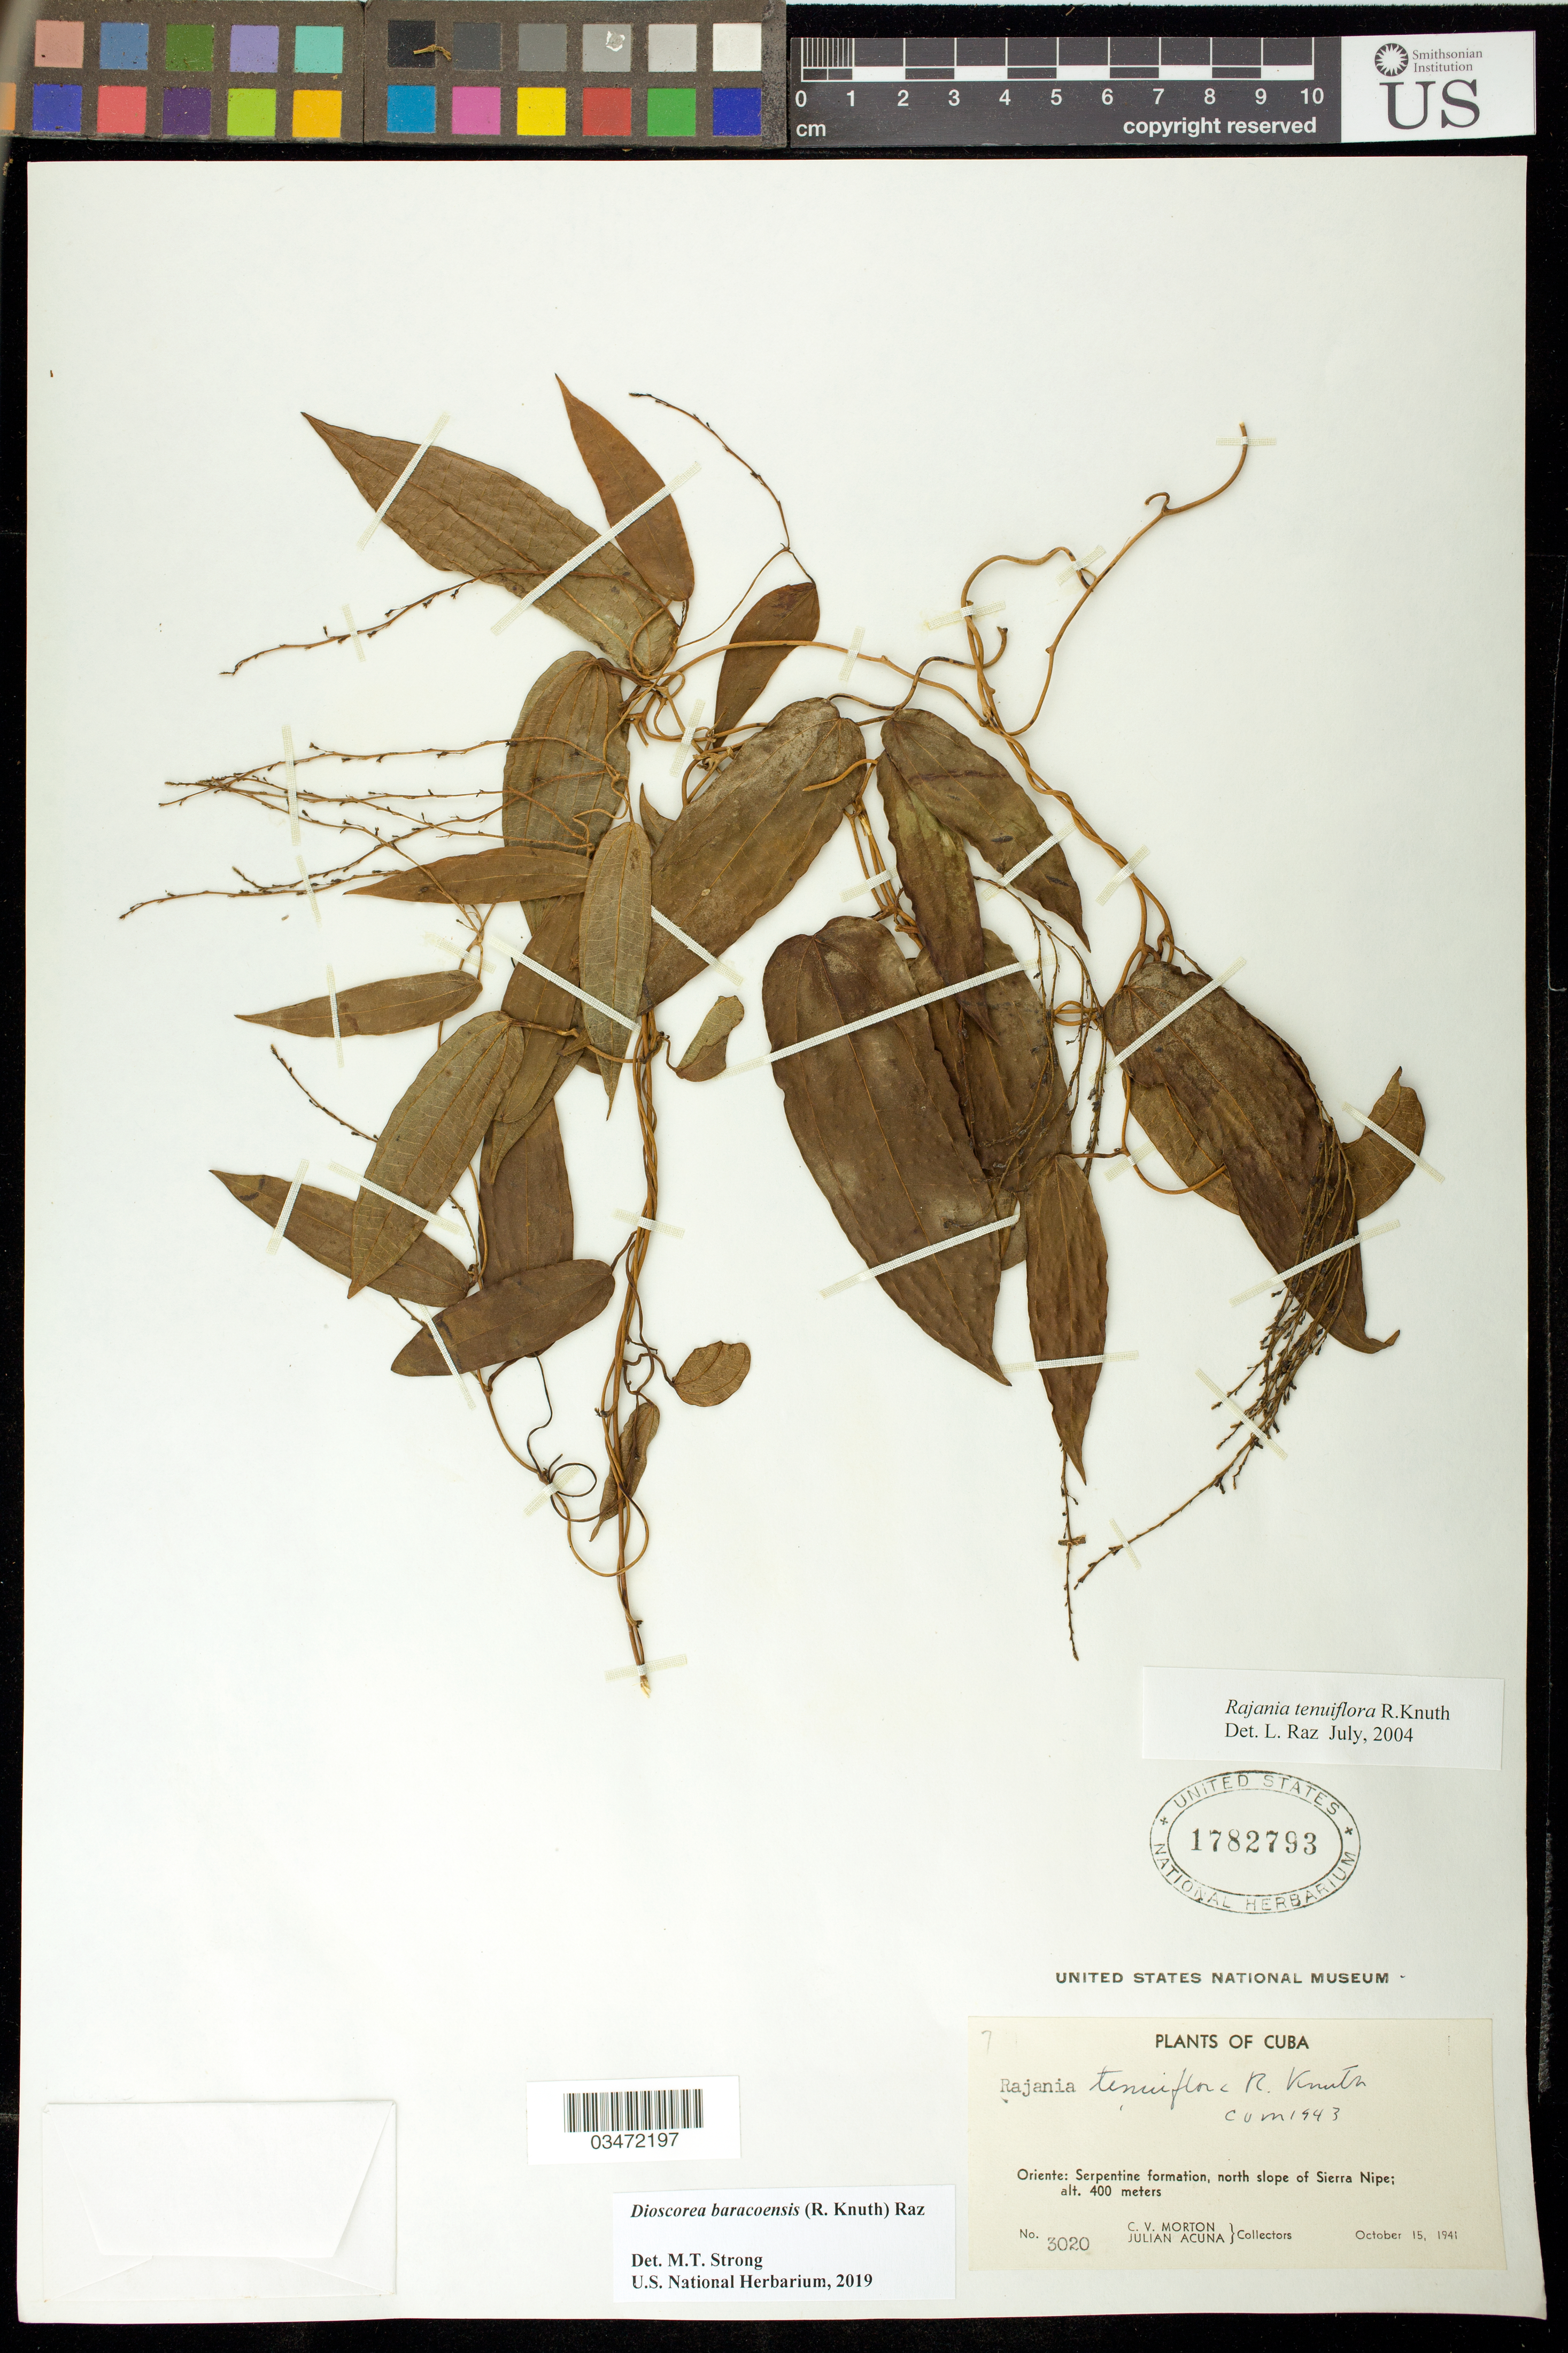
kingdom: Plantae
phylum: Tracheophyta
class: Liliopsida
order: Dioscoreales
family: Dioscoreaceae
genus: Dioscorea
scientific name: Dioscorea baracoensis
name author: (R. Knuth) Raz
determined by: Strong, M. T., (US), Smithsonian Institution - National Museum of Natural History (UNITED STATES)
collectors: C. V. Morton & J. B. Acuña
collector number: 3020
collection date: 1941-10-15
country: Cuba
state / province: Holguín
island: Cuba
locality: Oriente [Holguín]. N slope of Sierra Nipe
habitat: Serpentine formation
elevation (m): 400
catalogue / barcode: US 1782793